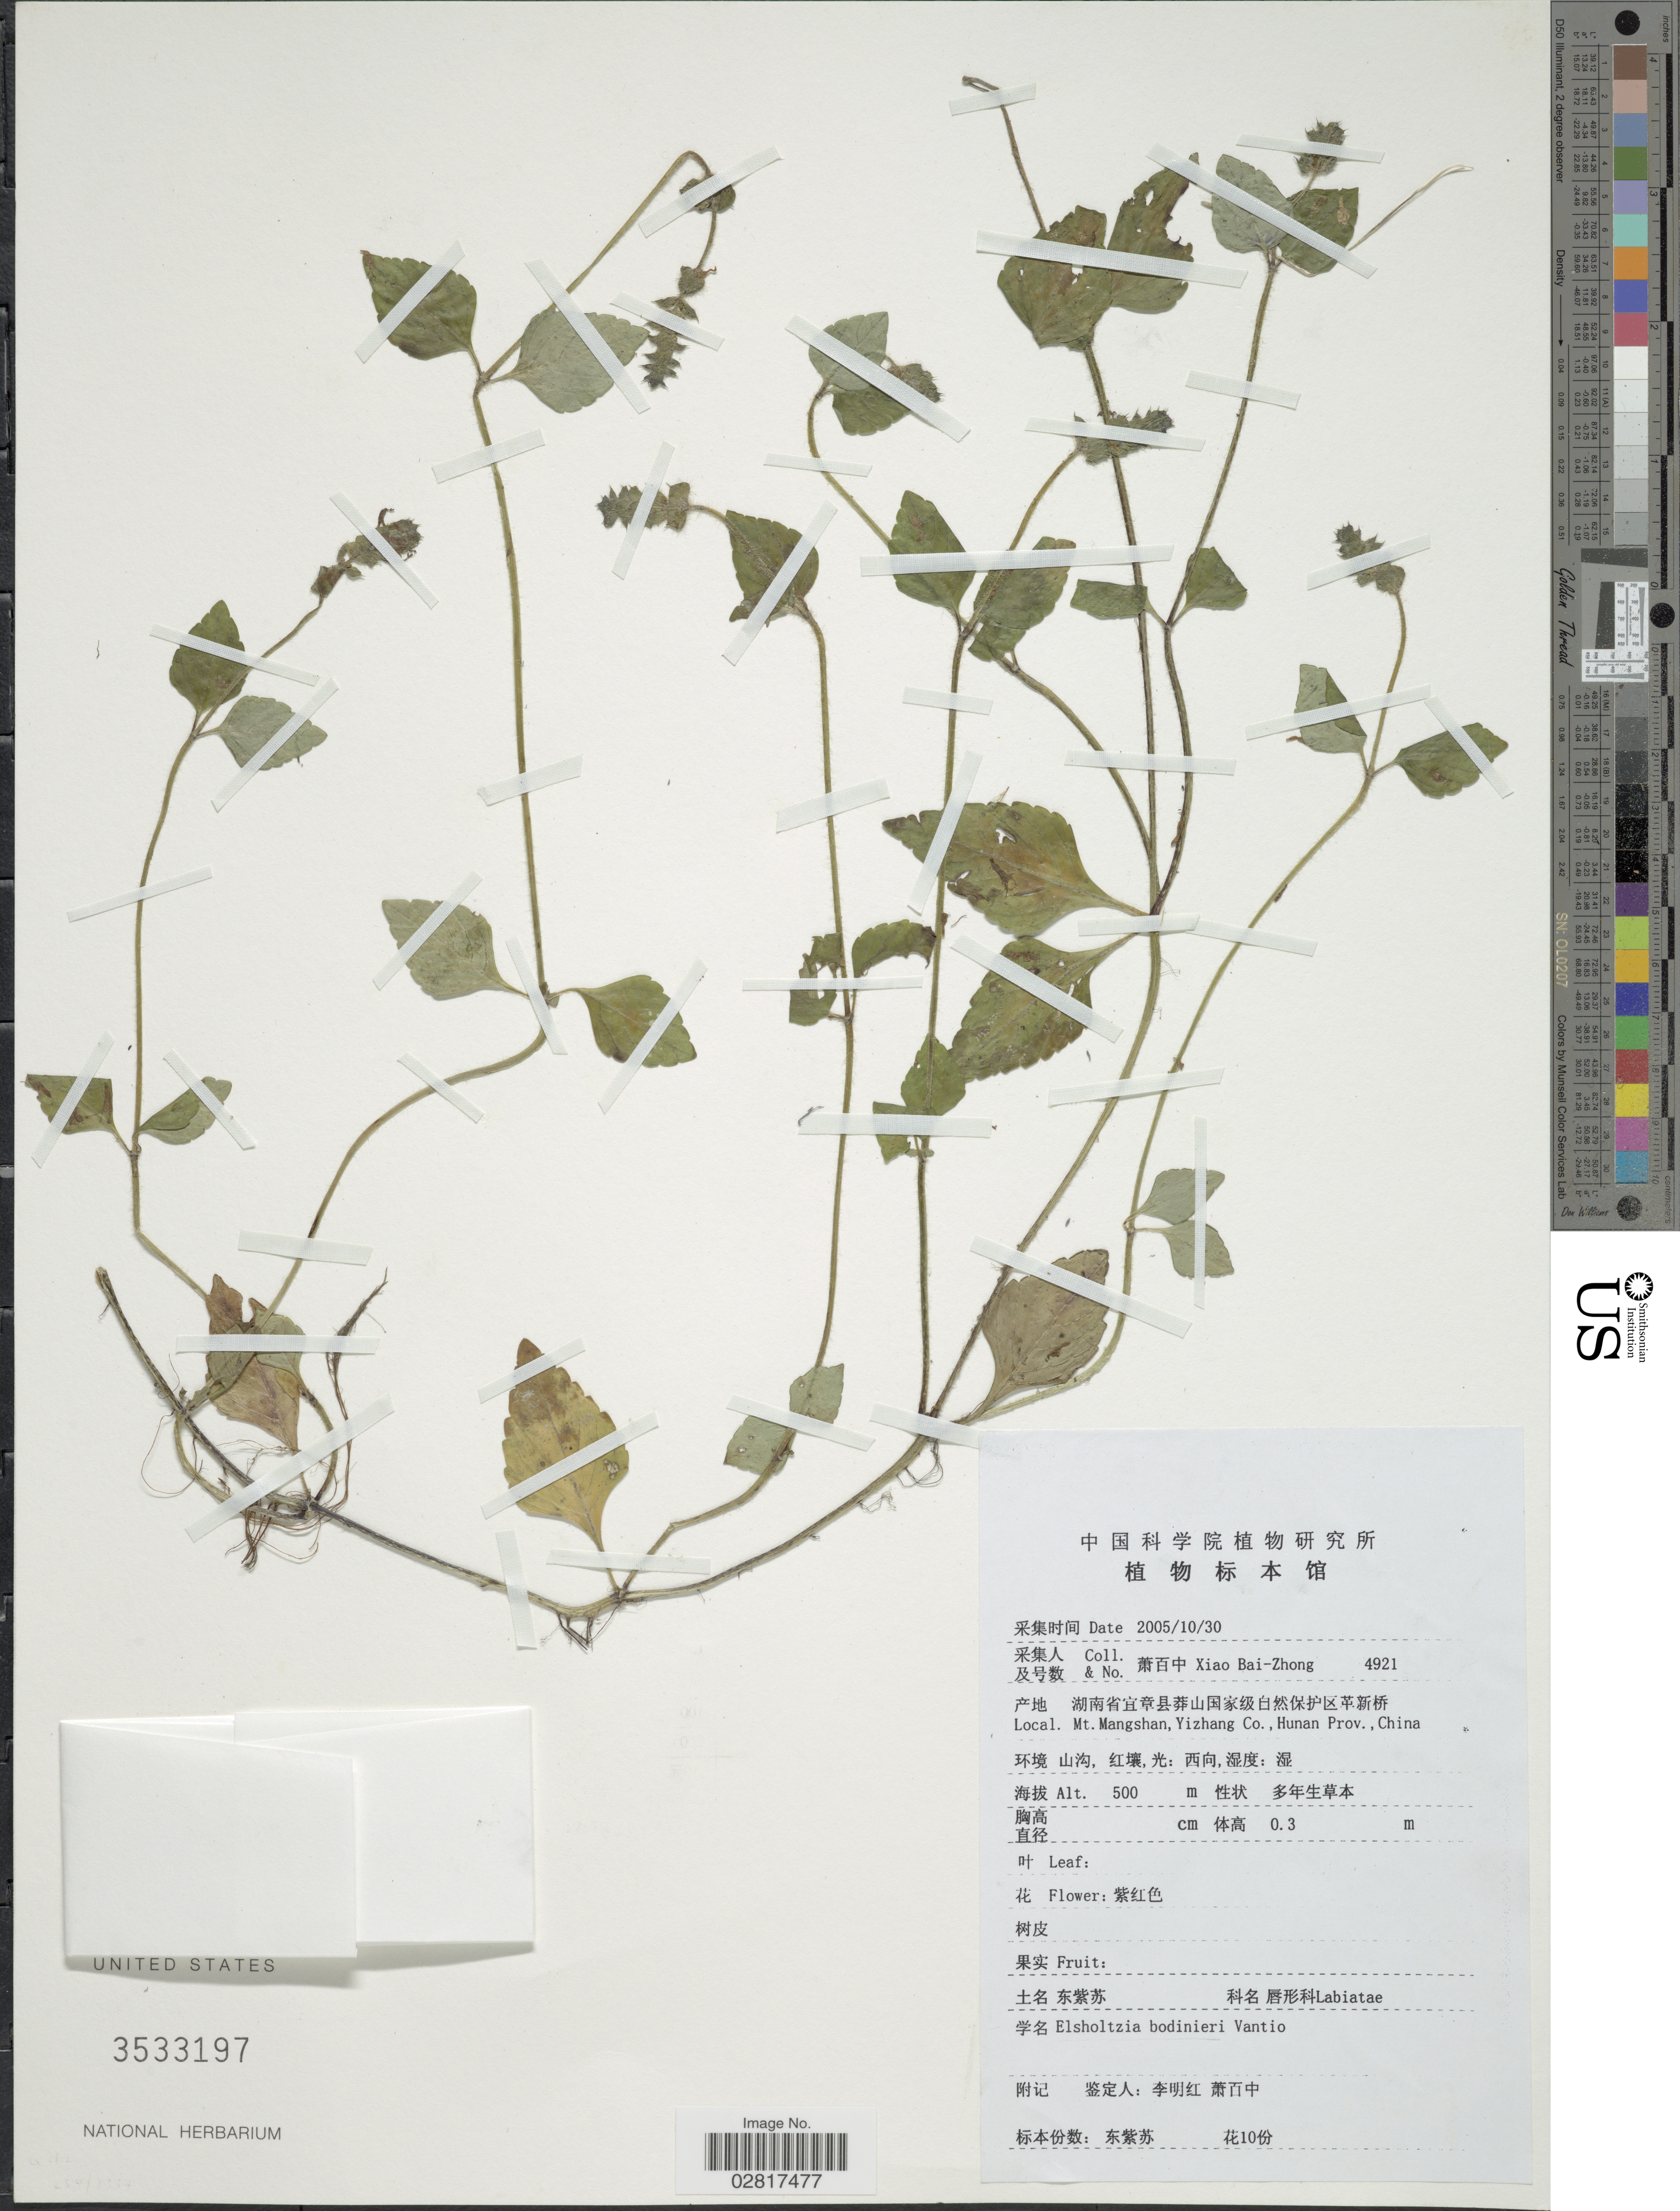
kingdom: Plantae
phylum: Tracheophyta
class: Magnoliopsida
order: Lamiales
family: Lamiaceae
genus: Elsholtzia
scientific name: Elsholtzia bodinieri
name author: Vaniot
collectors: B. Z. Xiao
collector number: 4921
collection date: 2005-10-30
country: China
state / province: Hunan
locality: Mt. Mangshan, Yizhang Co., Hunan Prov.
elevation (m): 500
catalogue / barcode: US 3533197